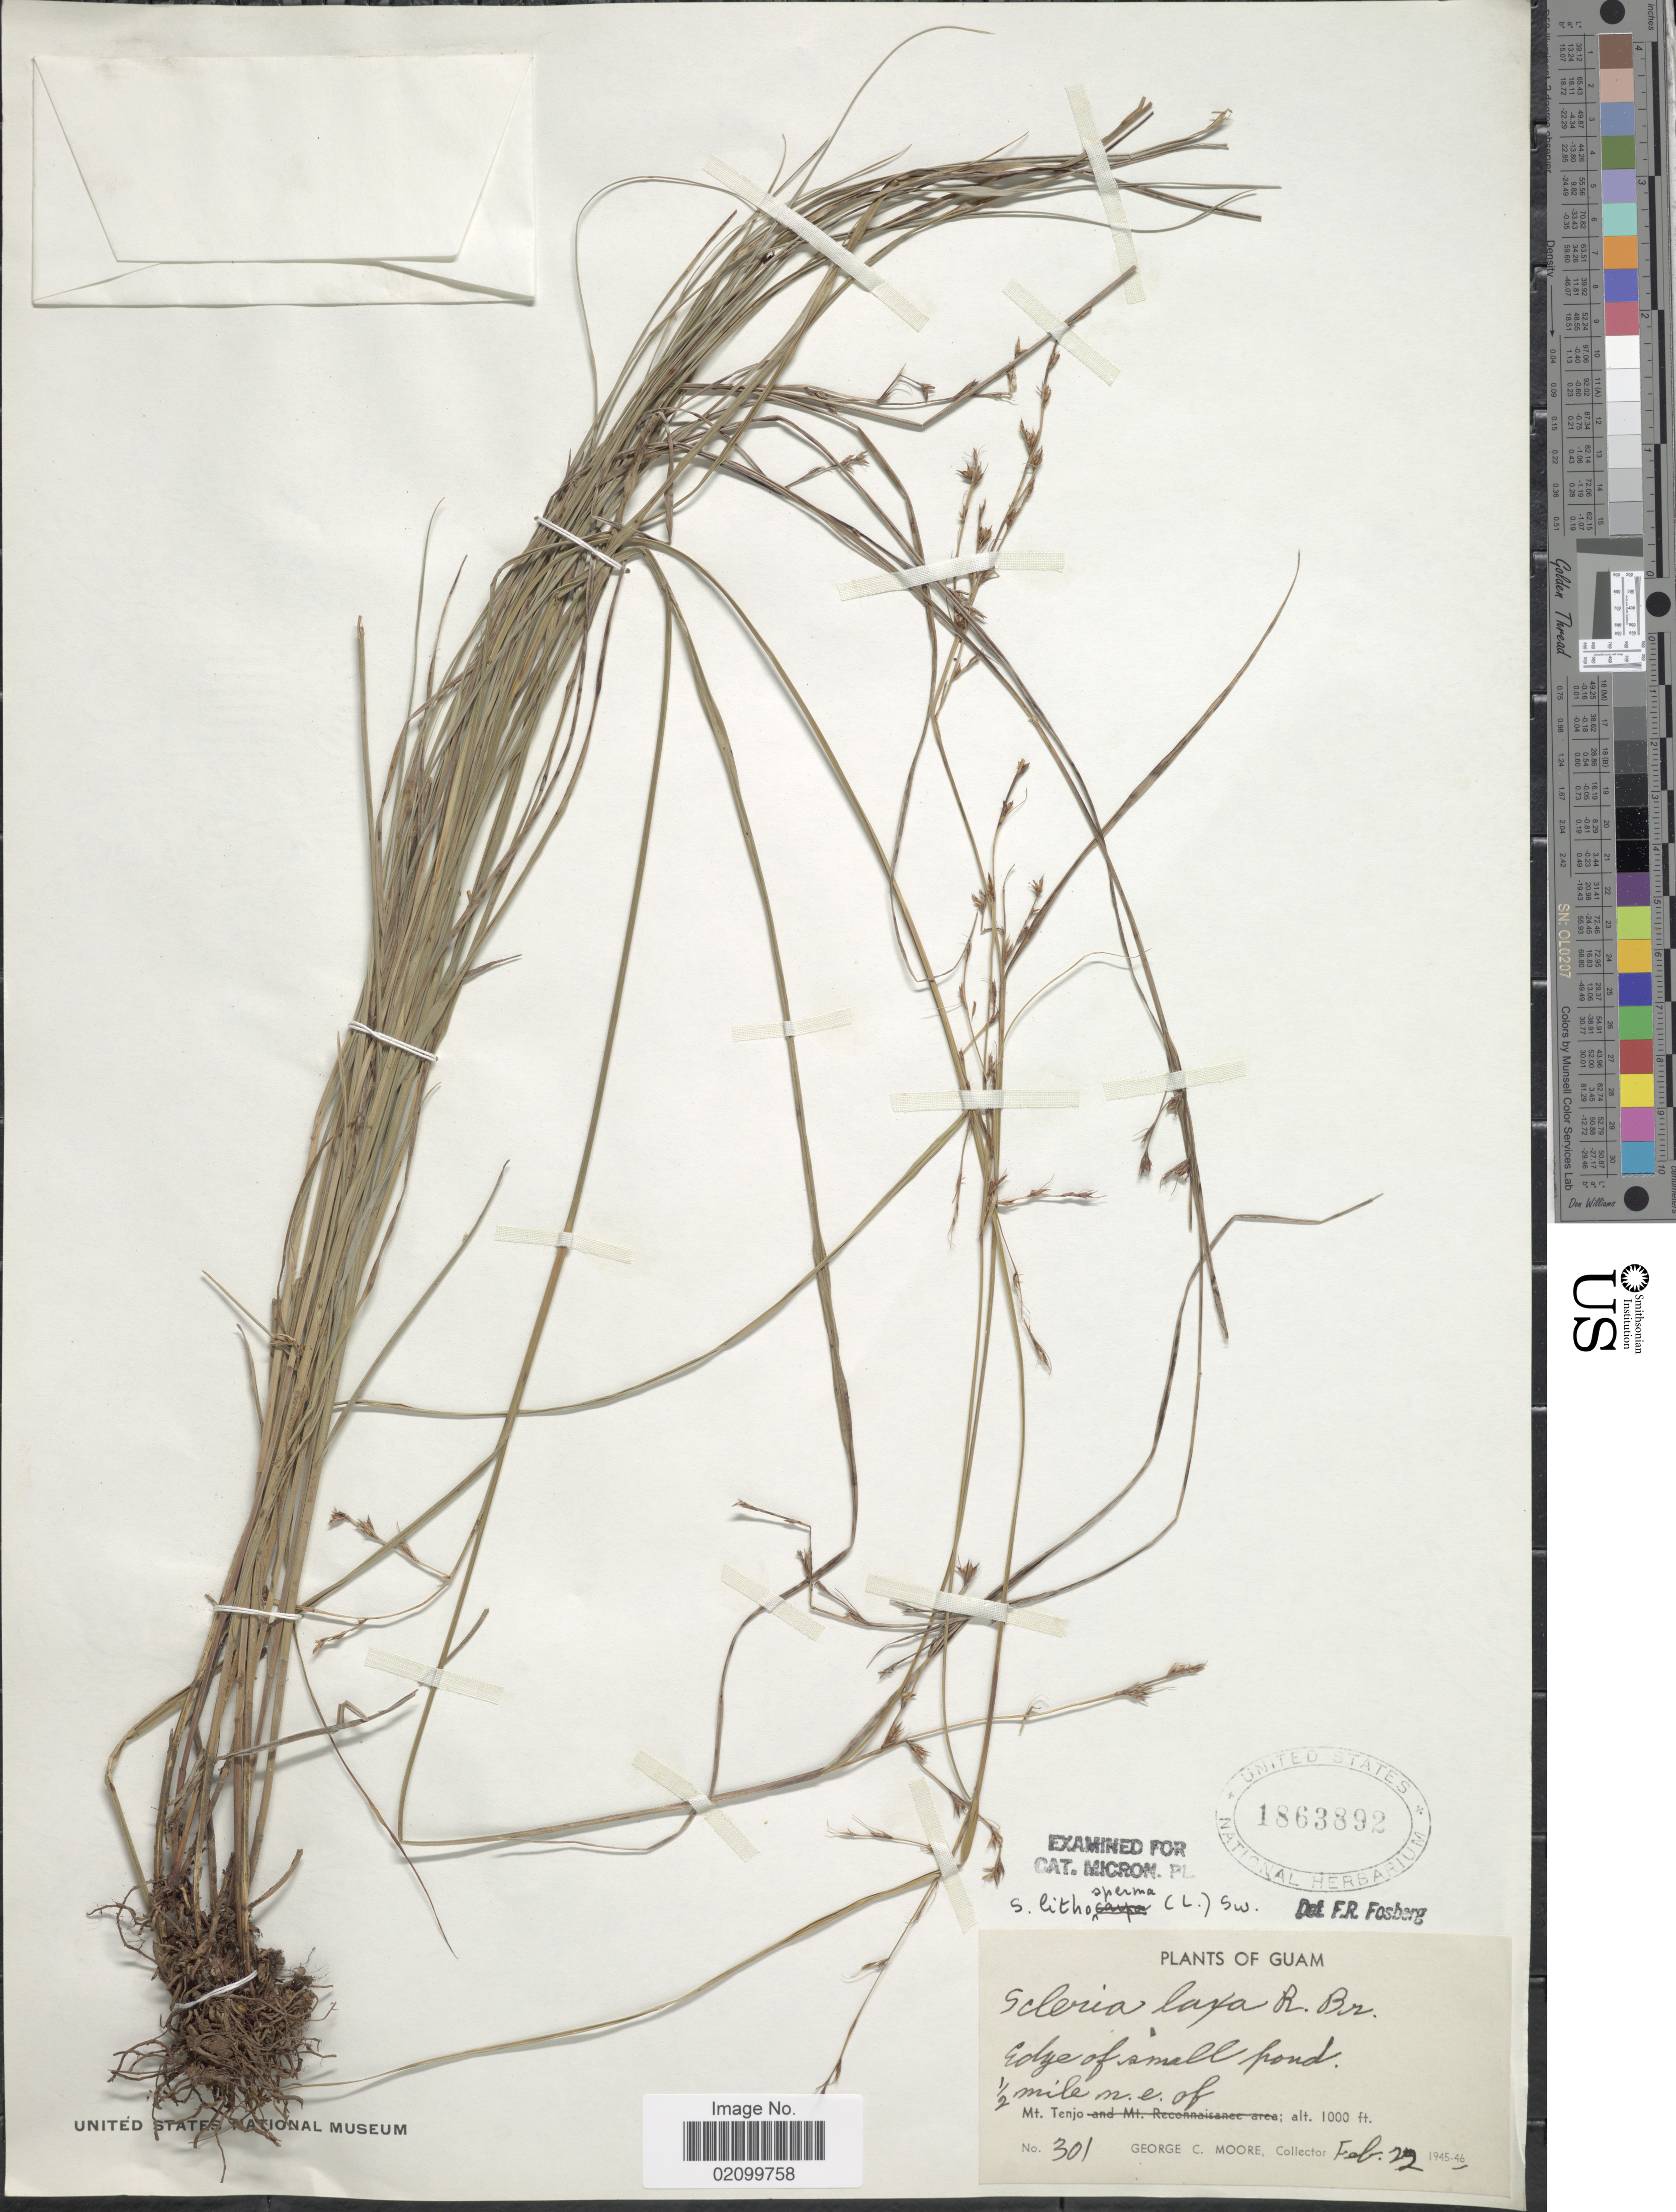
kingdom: Plantae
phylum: Tracheophyta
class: Liliopsida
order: Poales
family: Cyperaceae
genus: Scleria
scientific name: Scleria lithosperma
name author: (L.) Sw.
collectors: G. C. Moore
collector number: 301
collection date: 1946-02-22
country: Guam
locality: Edge of small pond. ½ mile n.e. of Mt. Tenjo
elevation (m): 305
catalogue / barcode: US 1863892